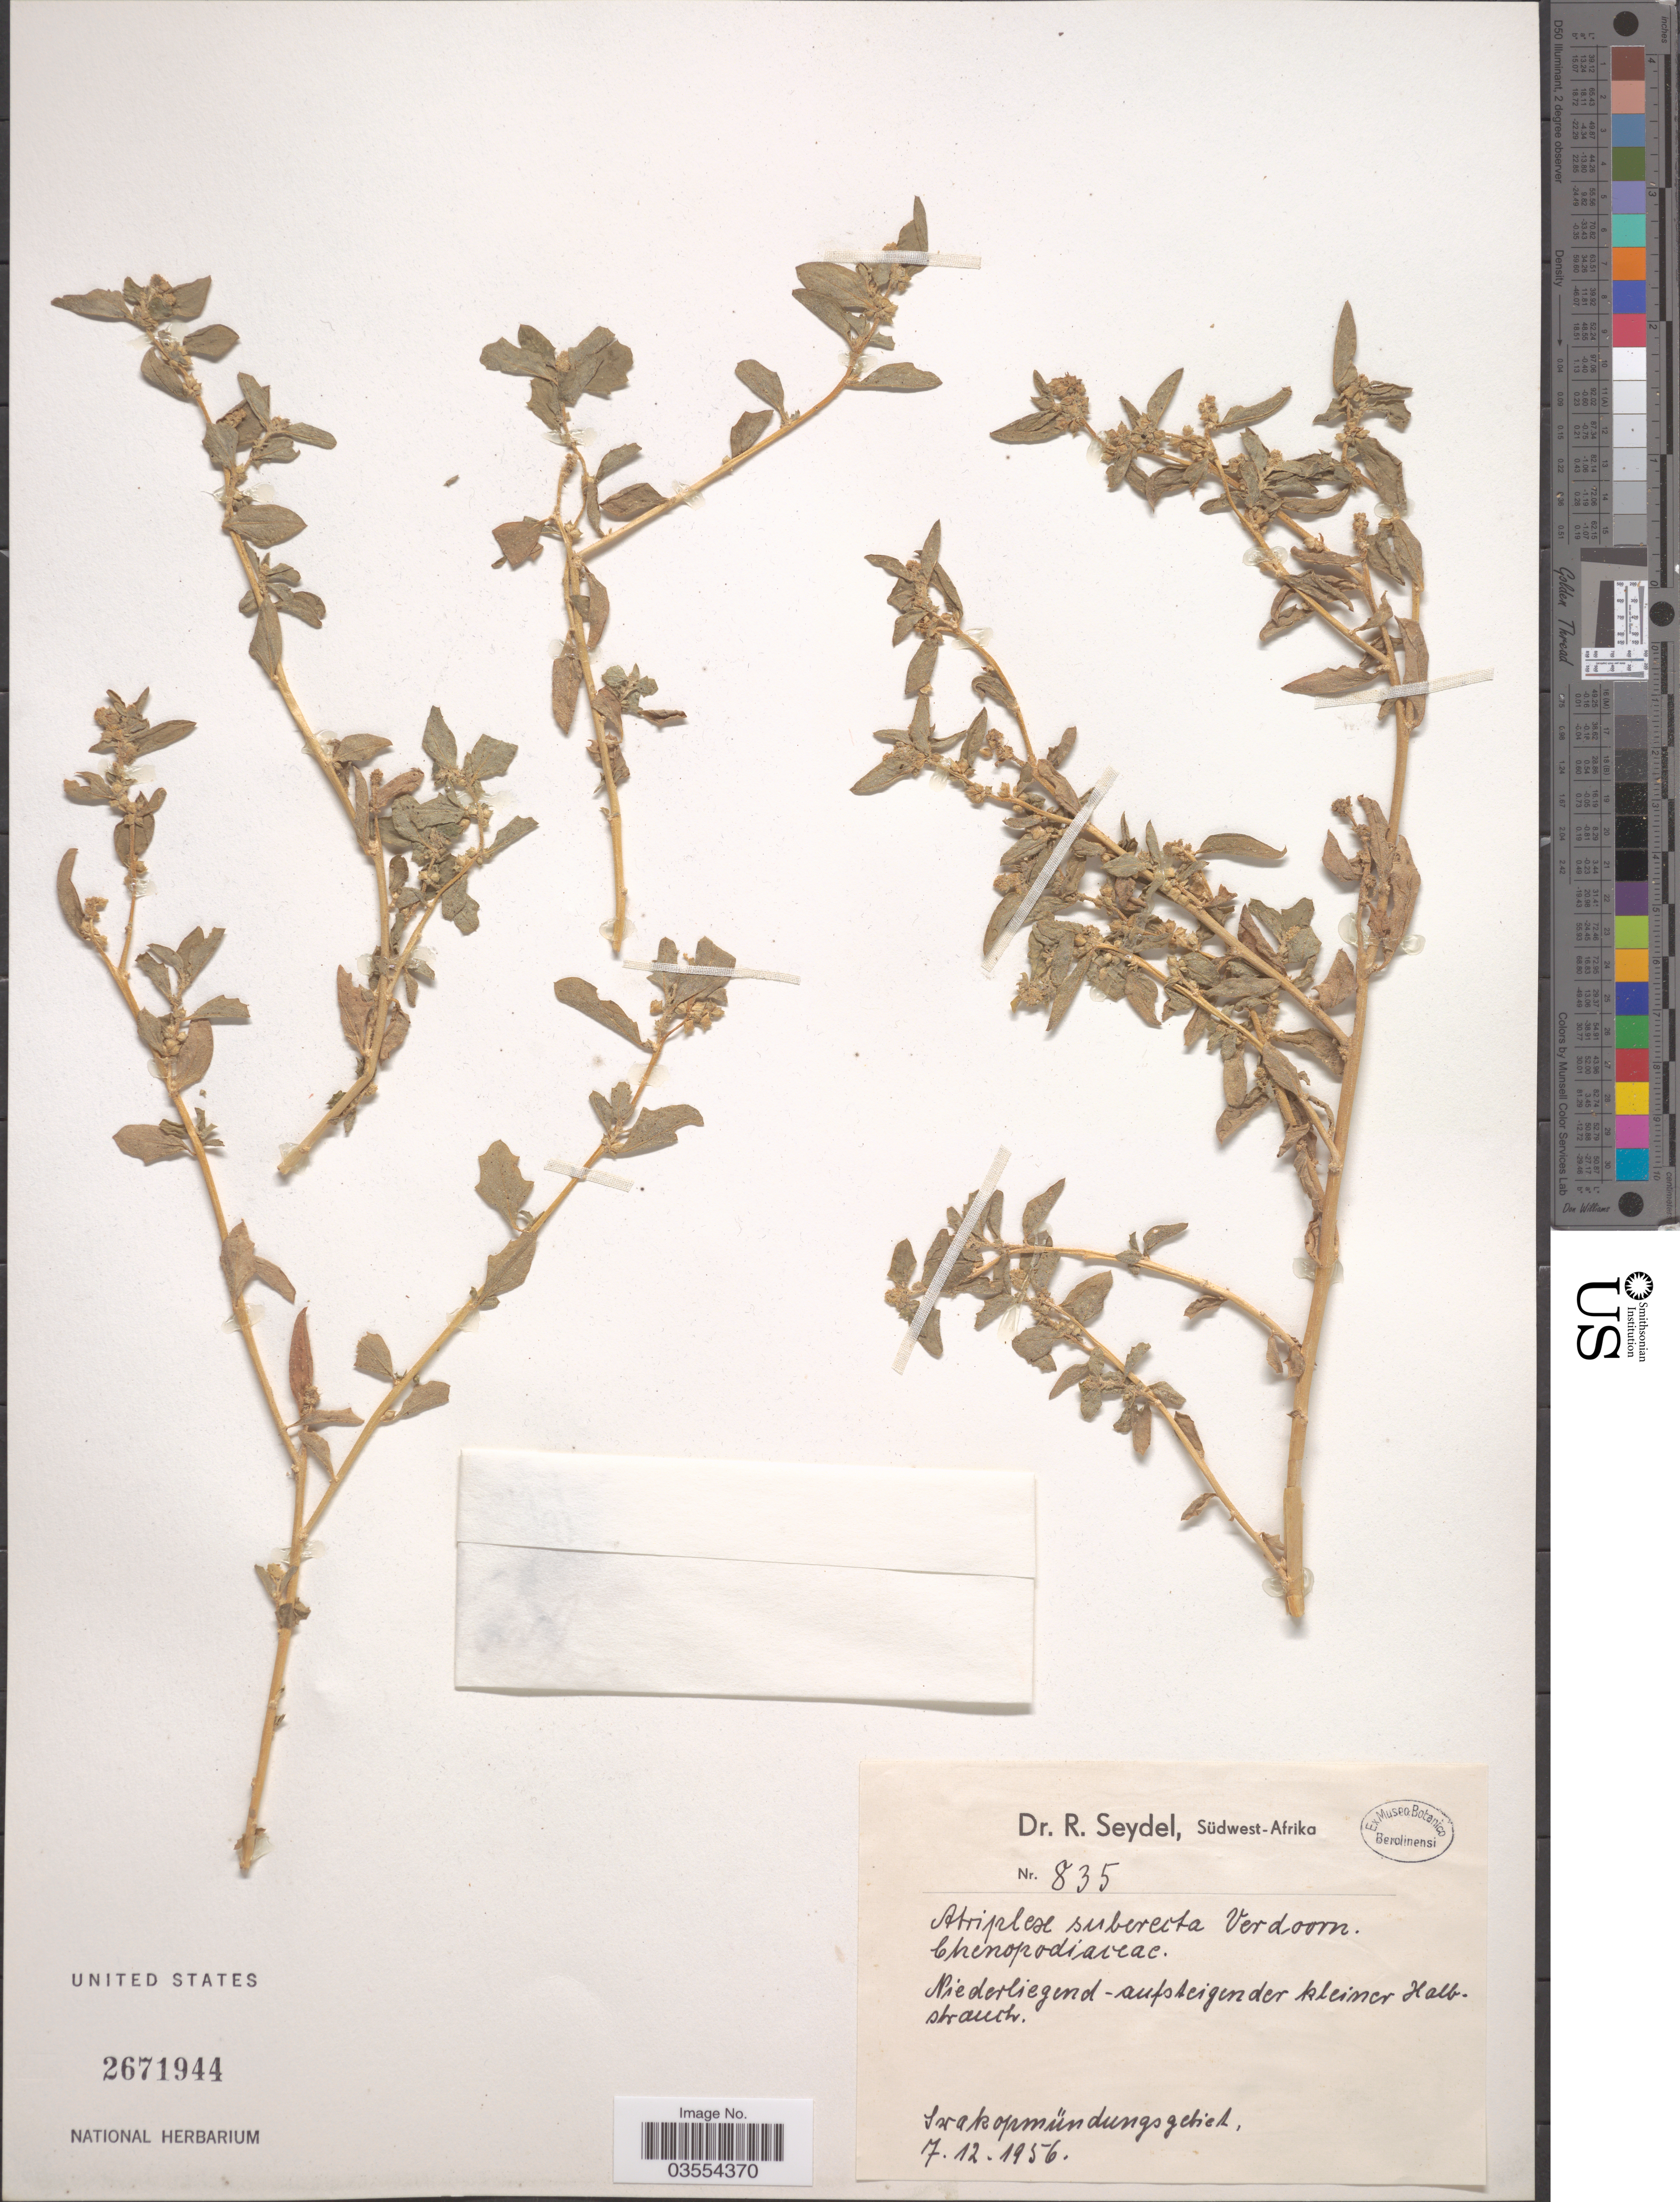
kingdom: Plantae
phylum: Tracheophyta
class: Magnoliopsida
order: Caryophyllales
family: Amaranthaceae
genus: Atriplex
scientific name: Atriplex suberecta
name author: Verd.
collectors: R. Seydel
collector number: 835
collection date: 1956-12-07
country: Namibia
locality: Südwest-Afrika. Swakopmündungsgebiet.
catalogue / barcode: US 2671944